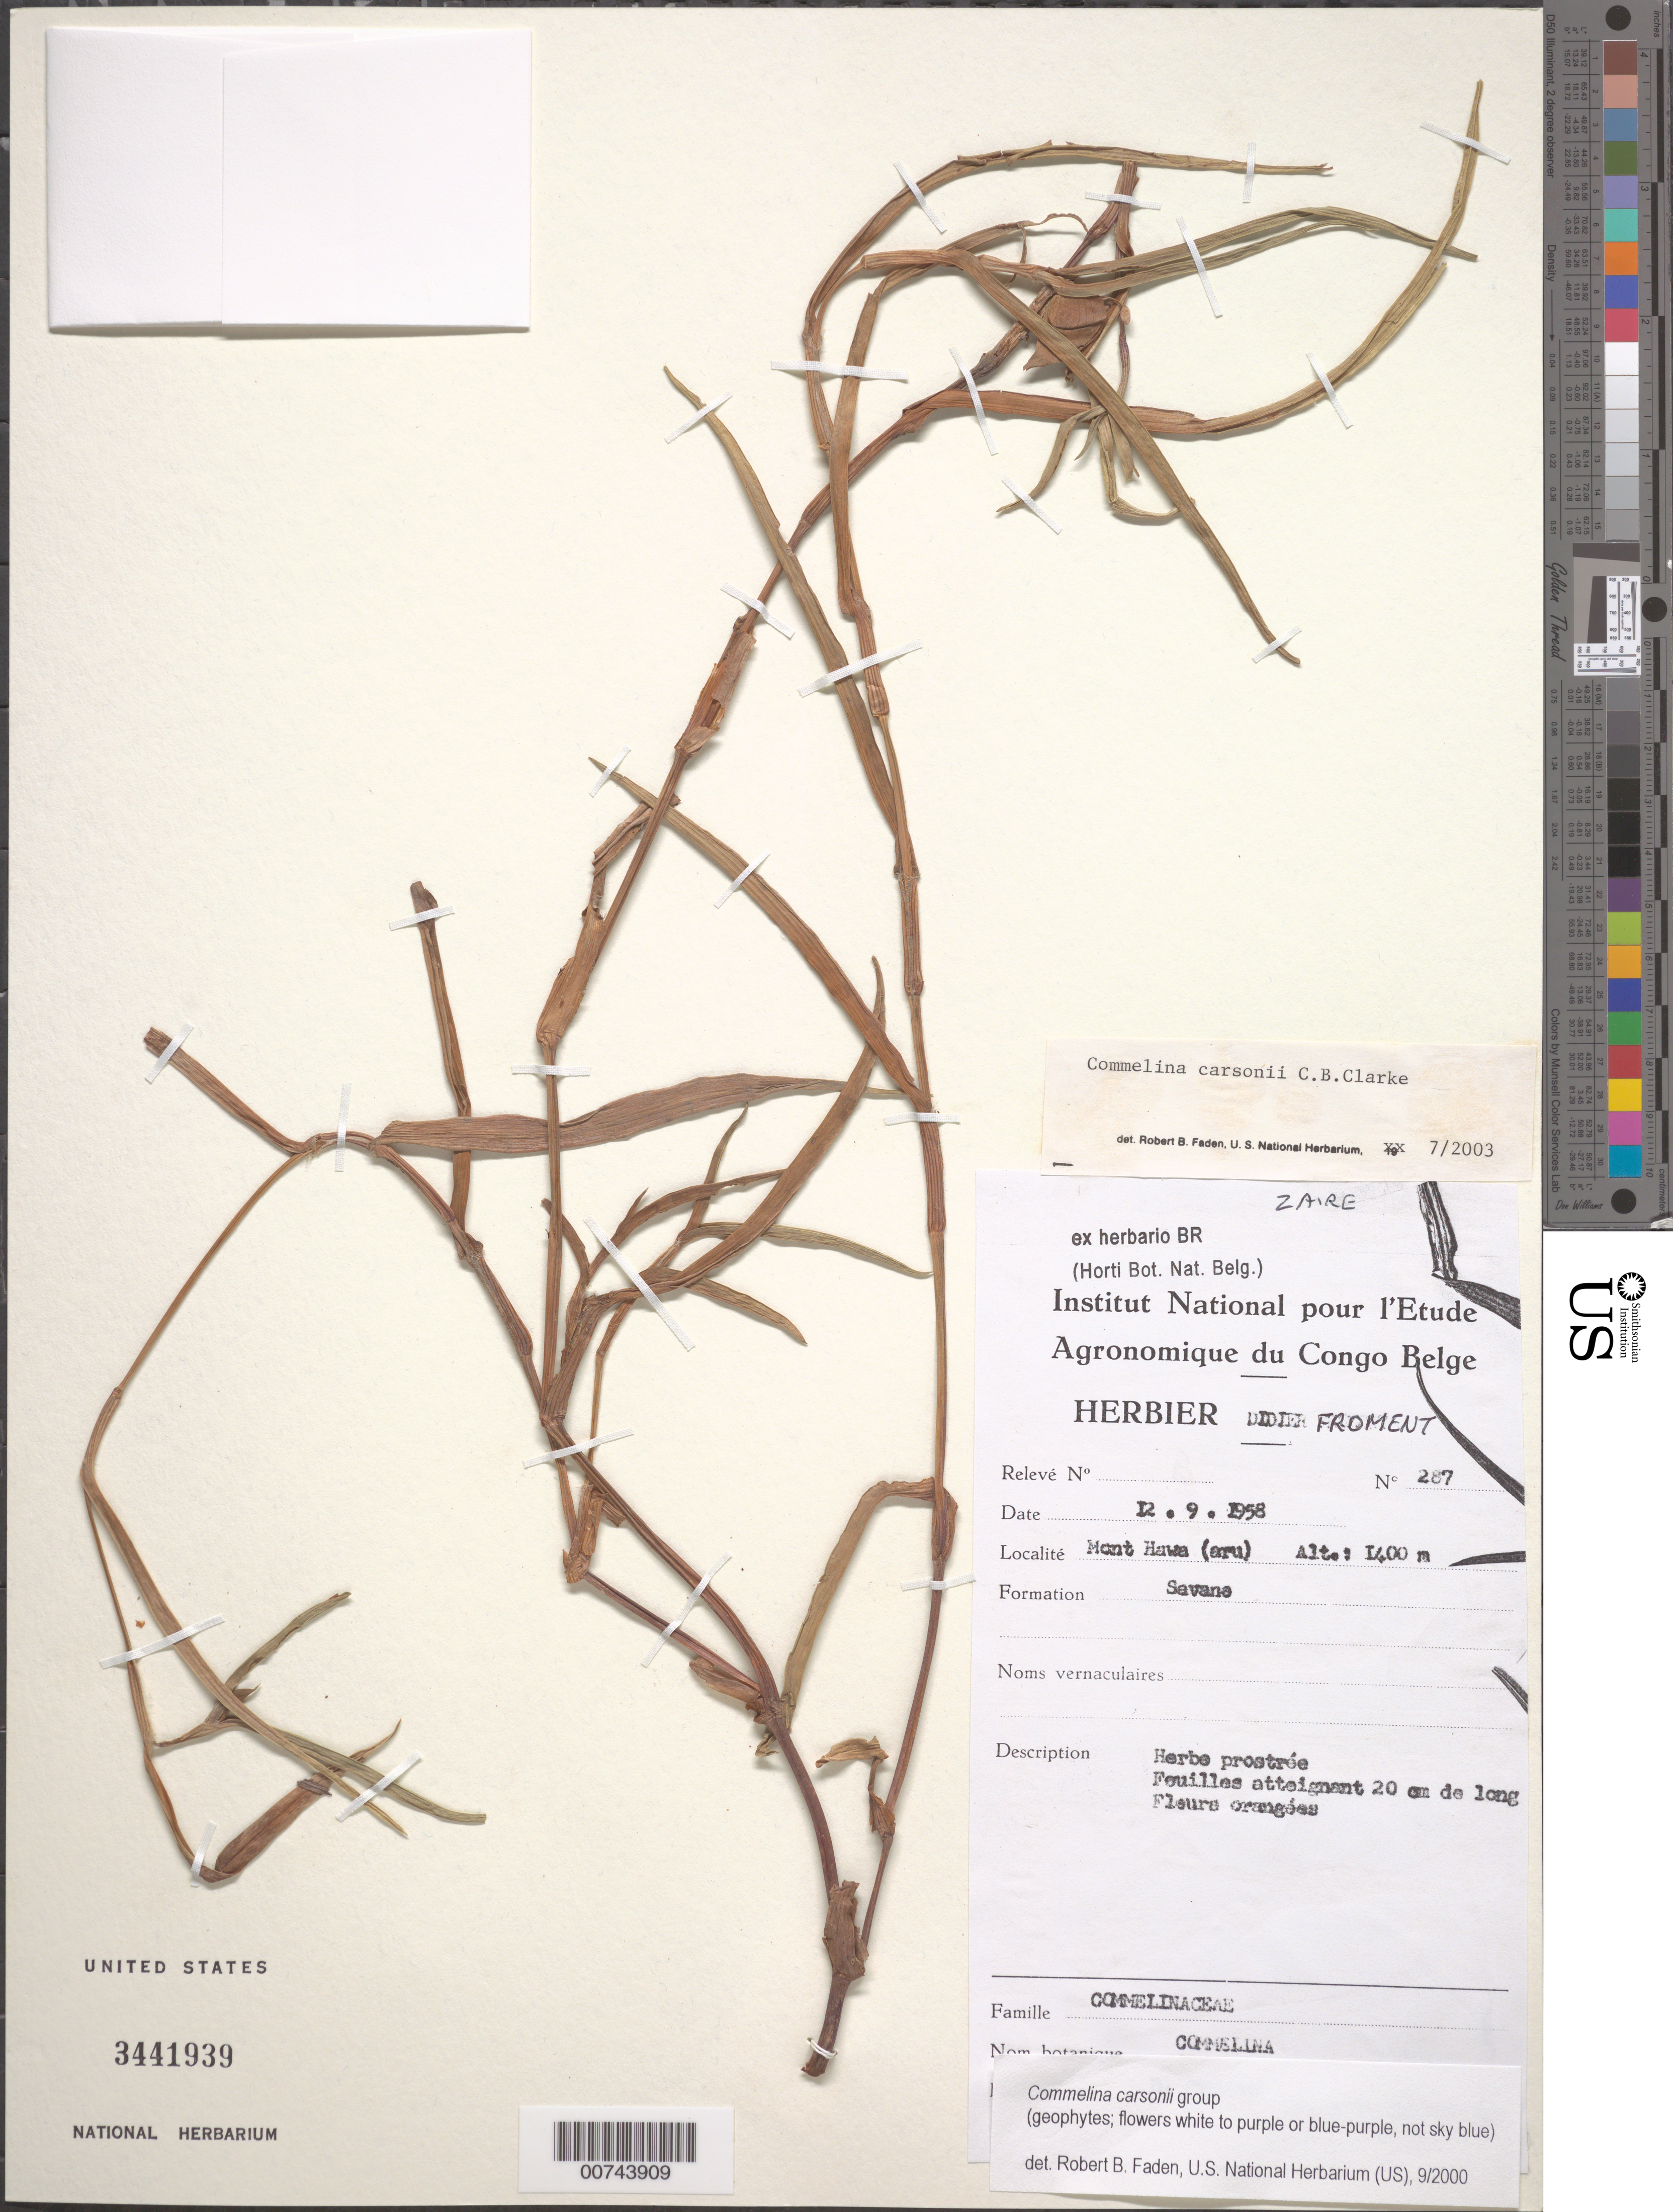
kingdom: Plantae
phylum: Tracheophyta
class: Liliopsida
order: Commelinales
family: Commelinaceae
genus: Commelina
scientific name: Commelina carsonii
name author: C.B. Clarke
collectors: D. Froment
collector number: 287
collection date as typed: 12 Sep 1958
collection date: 1958-09-12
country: Congo, Democratic Republic of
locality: Mont Hawa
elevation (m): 1400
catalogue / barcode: US 3441939